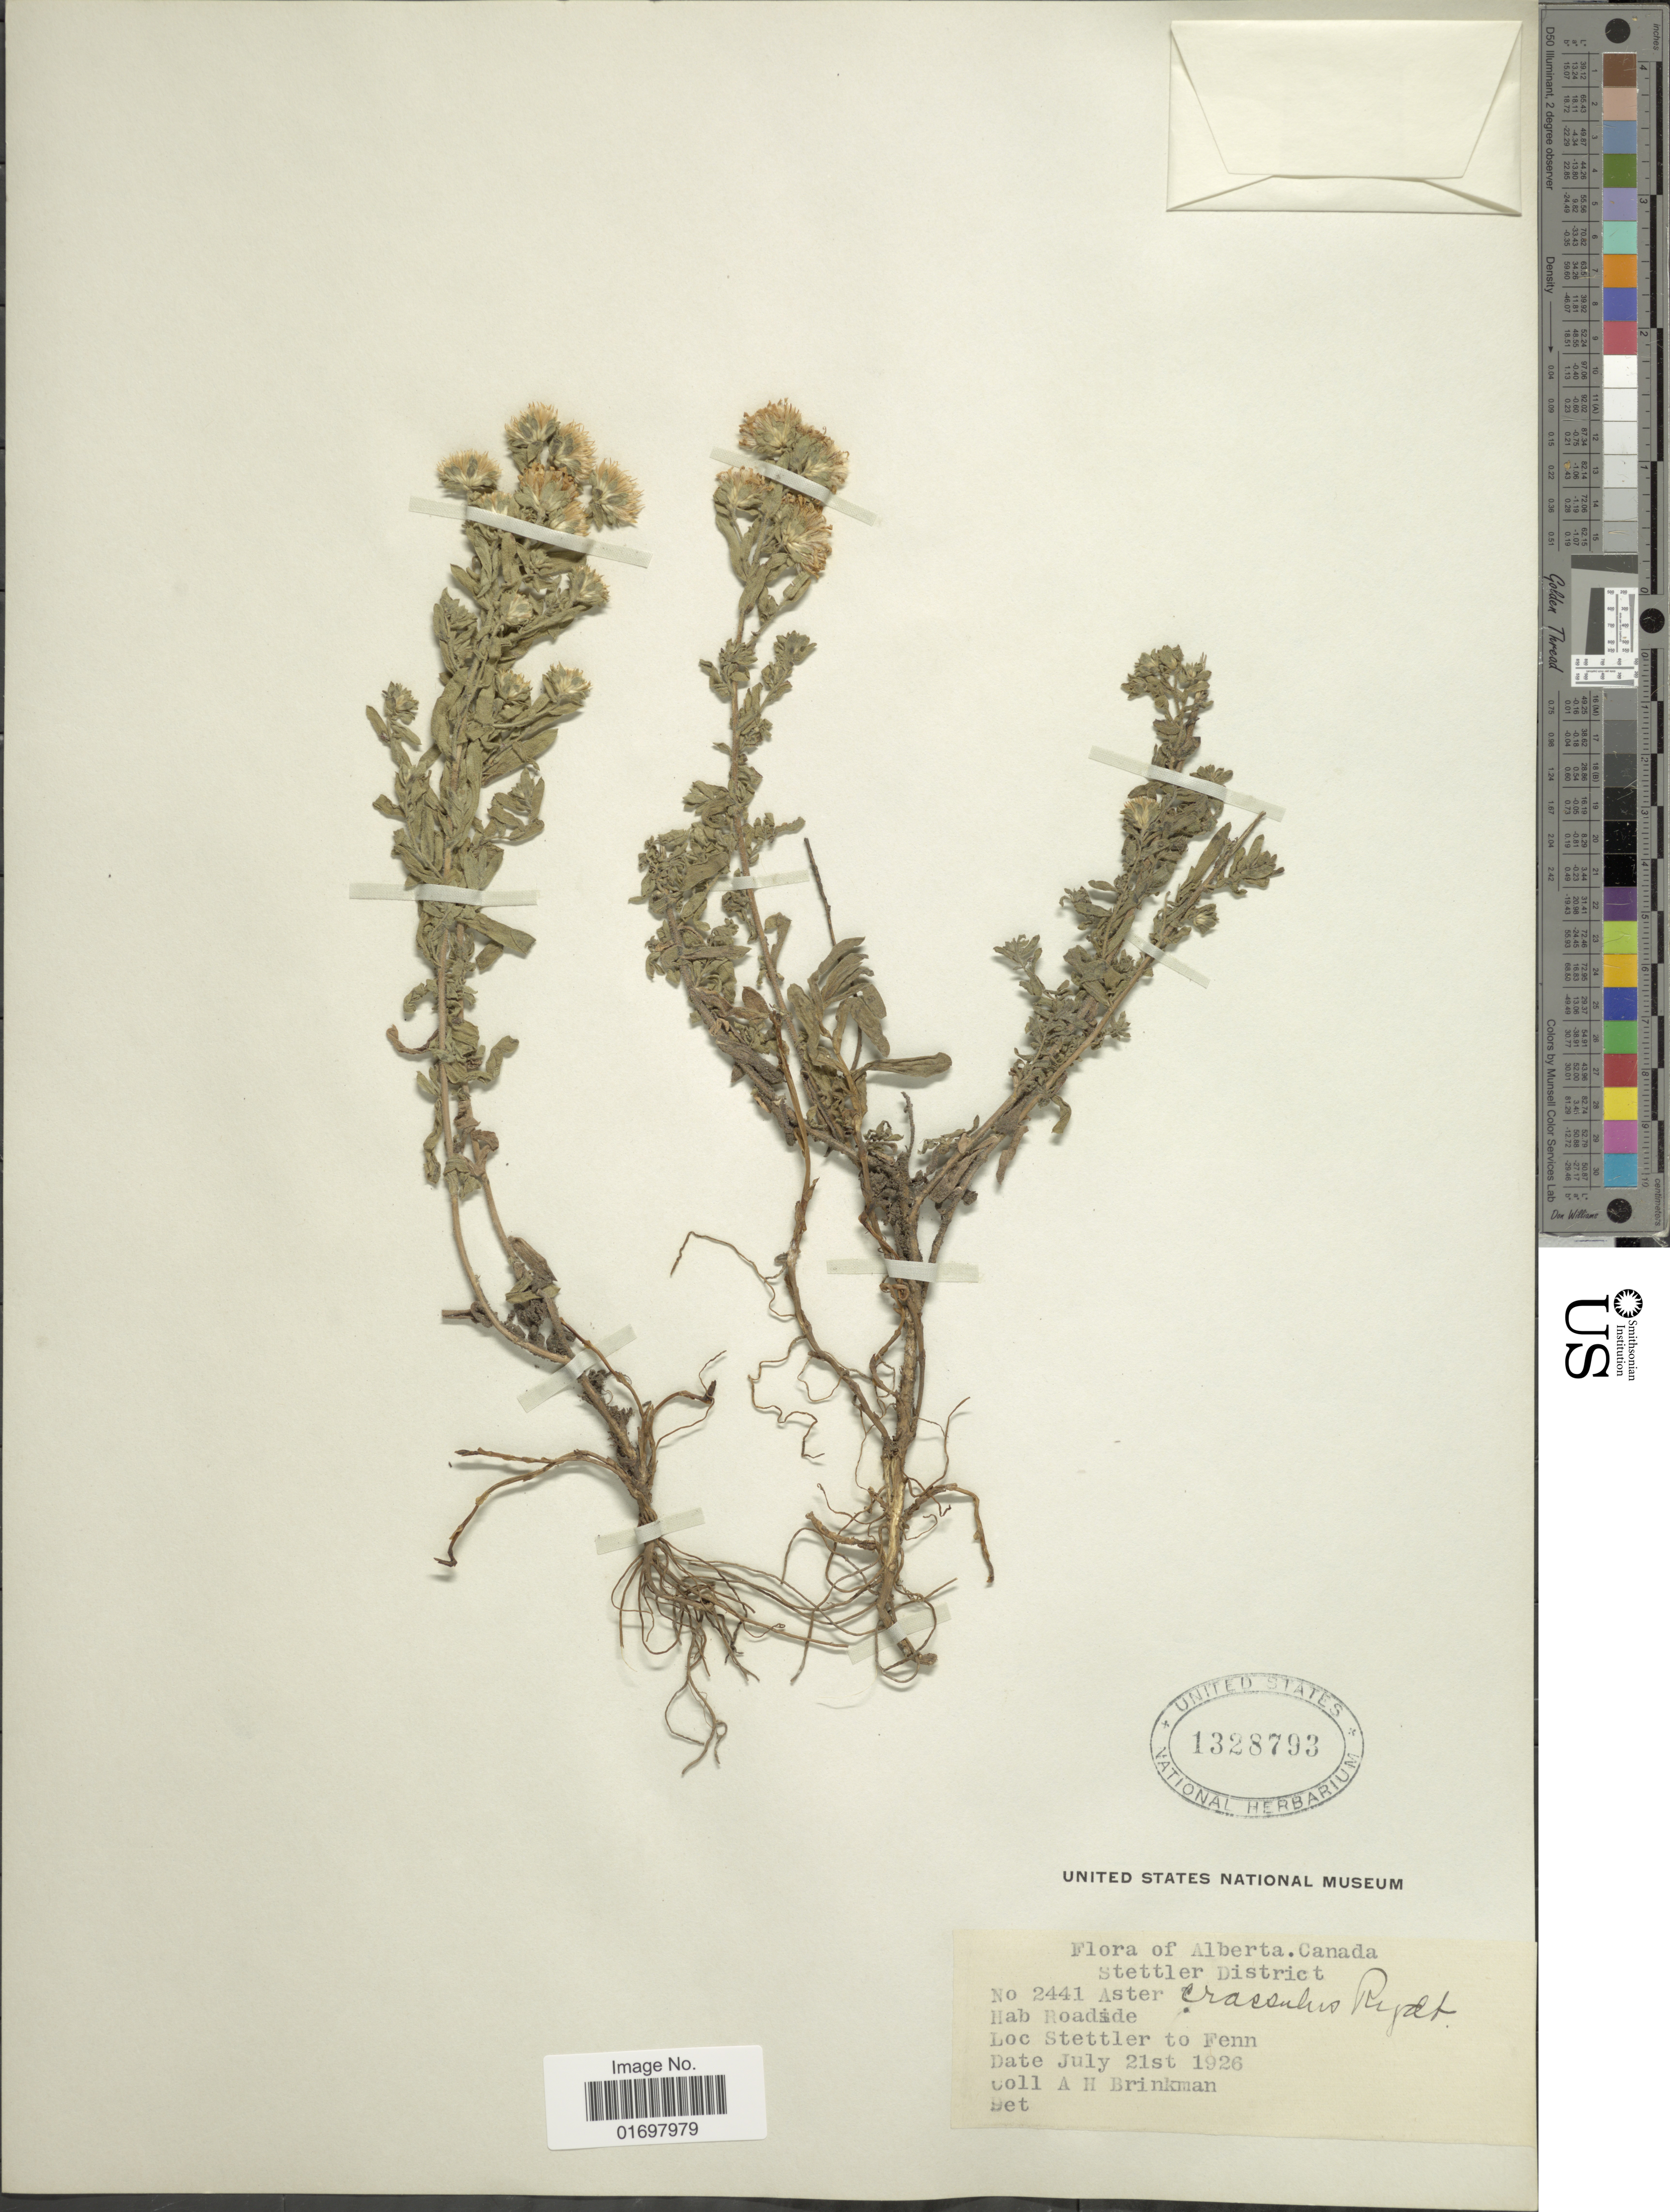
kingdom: Plantae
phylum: Tracheophyta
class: Magnoliopsida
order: Asterales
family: Asteraceae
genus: Symphyotrichum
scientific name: Symphyotrichum falcatum var. commutatum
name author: (Torr. & A. Gray) G.L. Nesom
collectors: A. Brinkman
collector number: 2441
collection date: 1926-07-21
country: Canada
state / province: Alberta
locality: Alberta. Canada. Stettler District. Stettler to Fenn.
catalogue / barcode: US 1328793